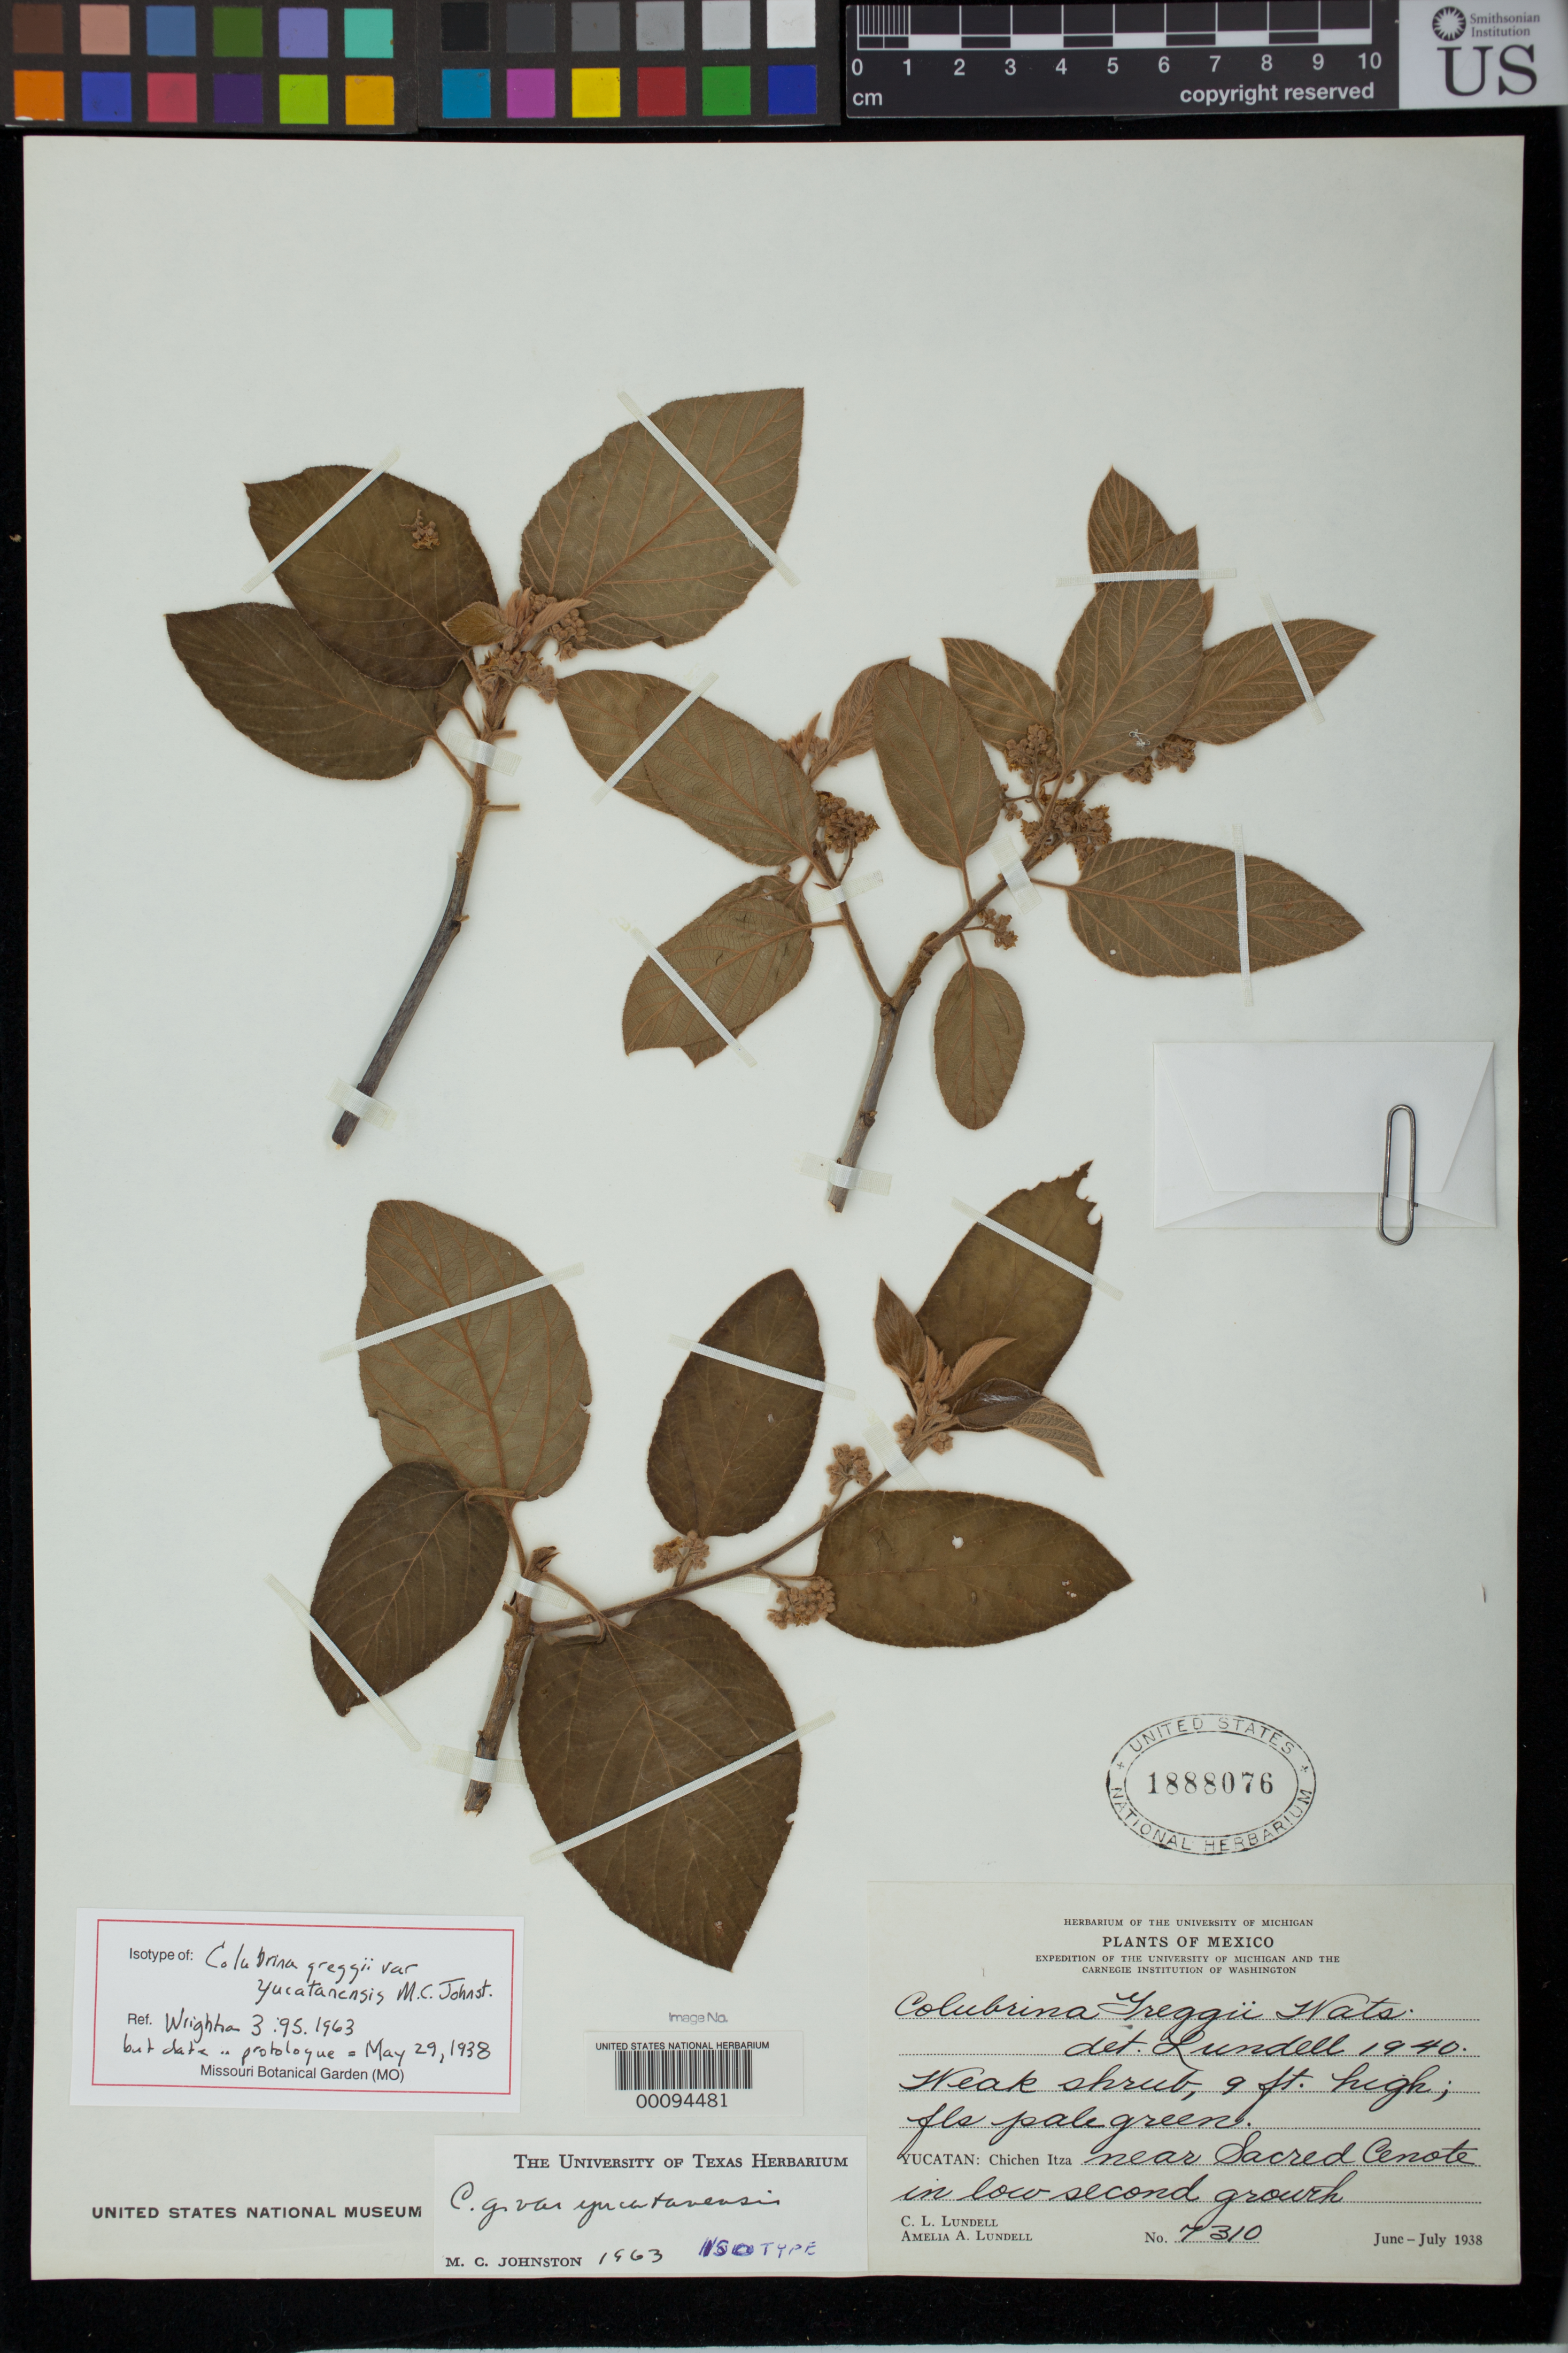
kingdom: Plantae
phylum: Tracheophyta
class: Magnoliopsida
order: Rosales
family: Rhamnaceae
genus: Colubrina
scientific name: Colubrina greggii var. yucatanensis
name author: M.C. Johnst.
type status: Isotype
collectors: C. L. Lundell & A. A. Lundell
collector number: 7310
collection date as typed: Jun 1938 to -- Jul 1938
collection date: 1938-06/1938-07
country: Mexico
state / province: Yucatán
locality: Chichen Itza, near Sacred Cenote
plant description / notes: Collection date on specimen (June-July 1938) does not match date cited in protologue (29 May 1938) but all other data match (and protologue cites isotype at US).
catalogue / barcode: US 1888076